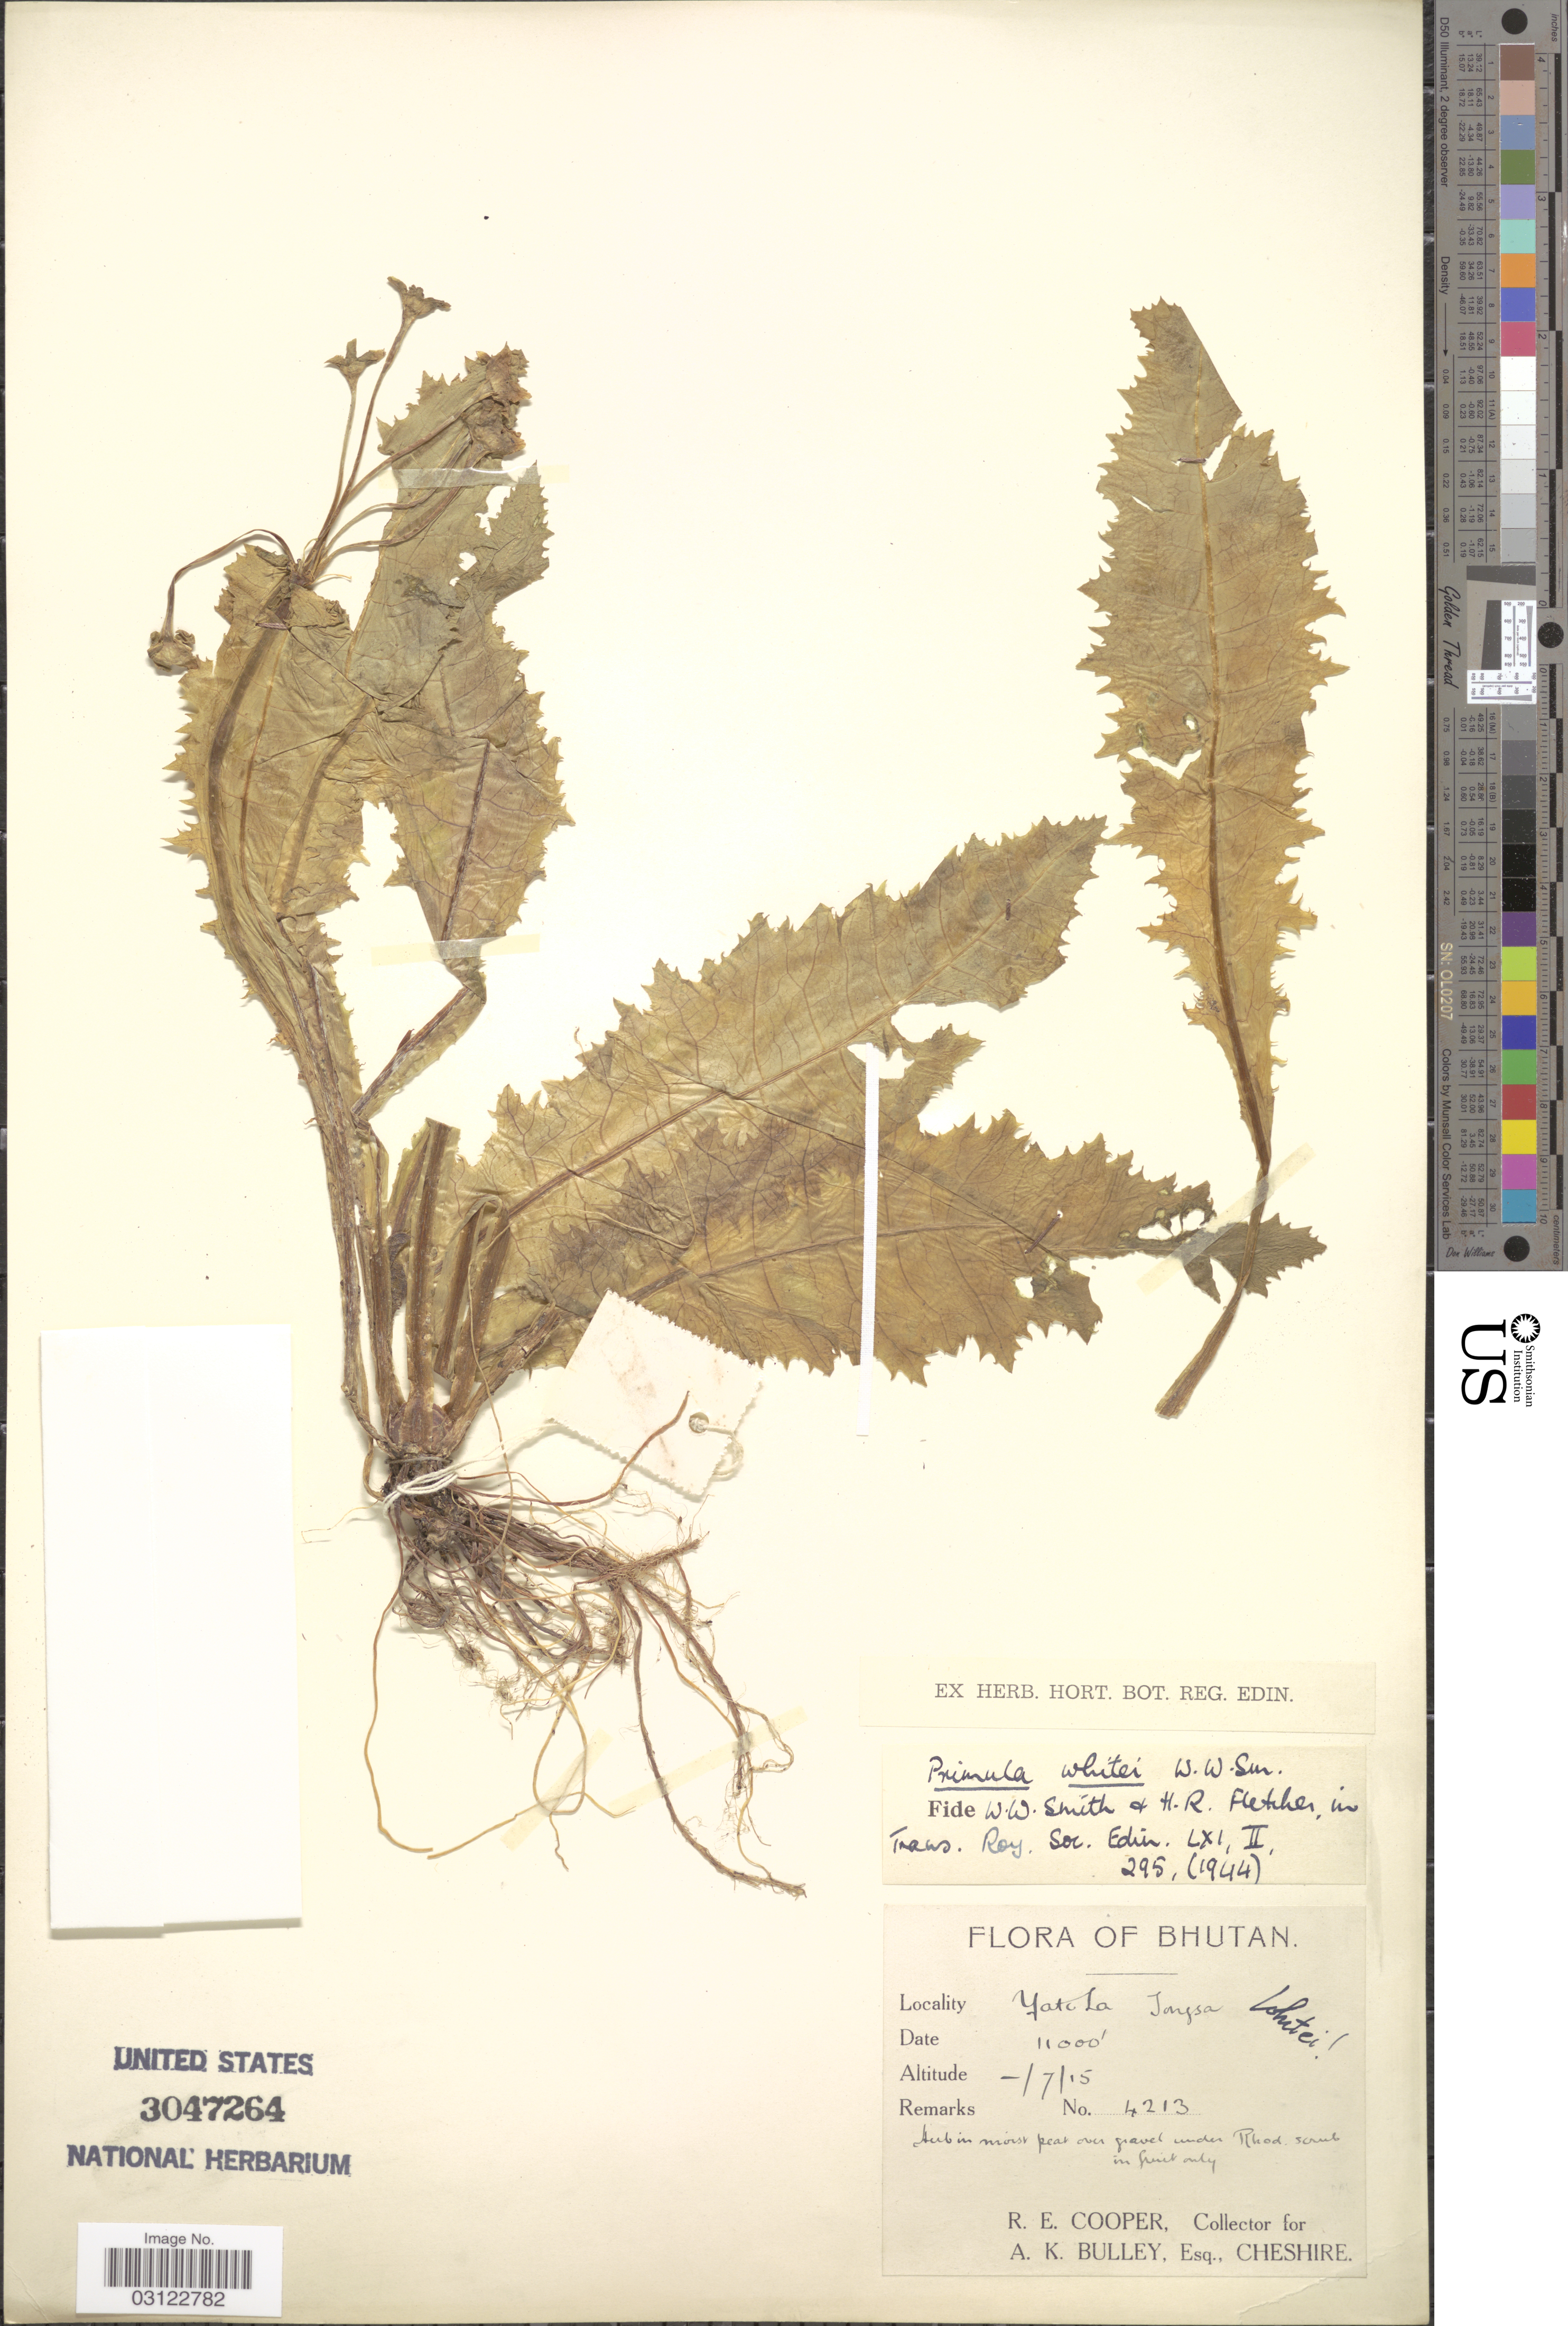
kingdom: Plantae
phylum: Tracheophyta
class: Magnoliopsida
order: Ericales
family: Primulaceae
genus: Primula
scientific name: Primula whitei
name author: W.W. Sm.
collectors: R. E. Cooper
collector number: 4213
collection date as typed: Transcribed d/m/y: /7/15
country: Bhutan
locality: Yato La. Tongsa.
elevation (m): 3353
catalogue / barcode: US 3047264